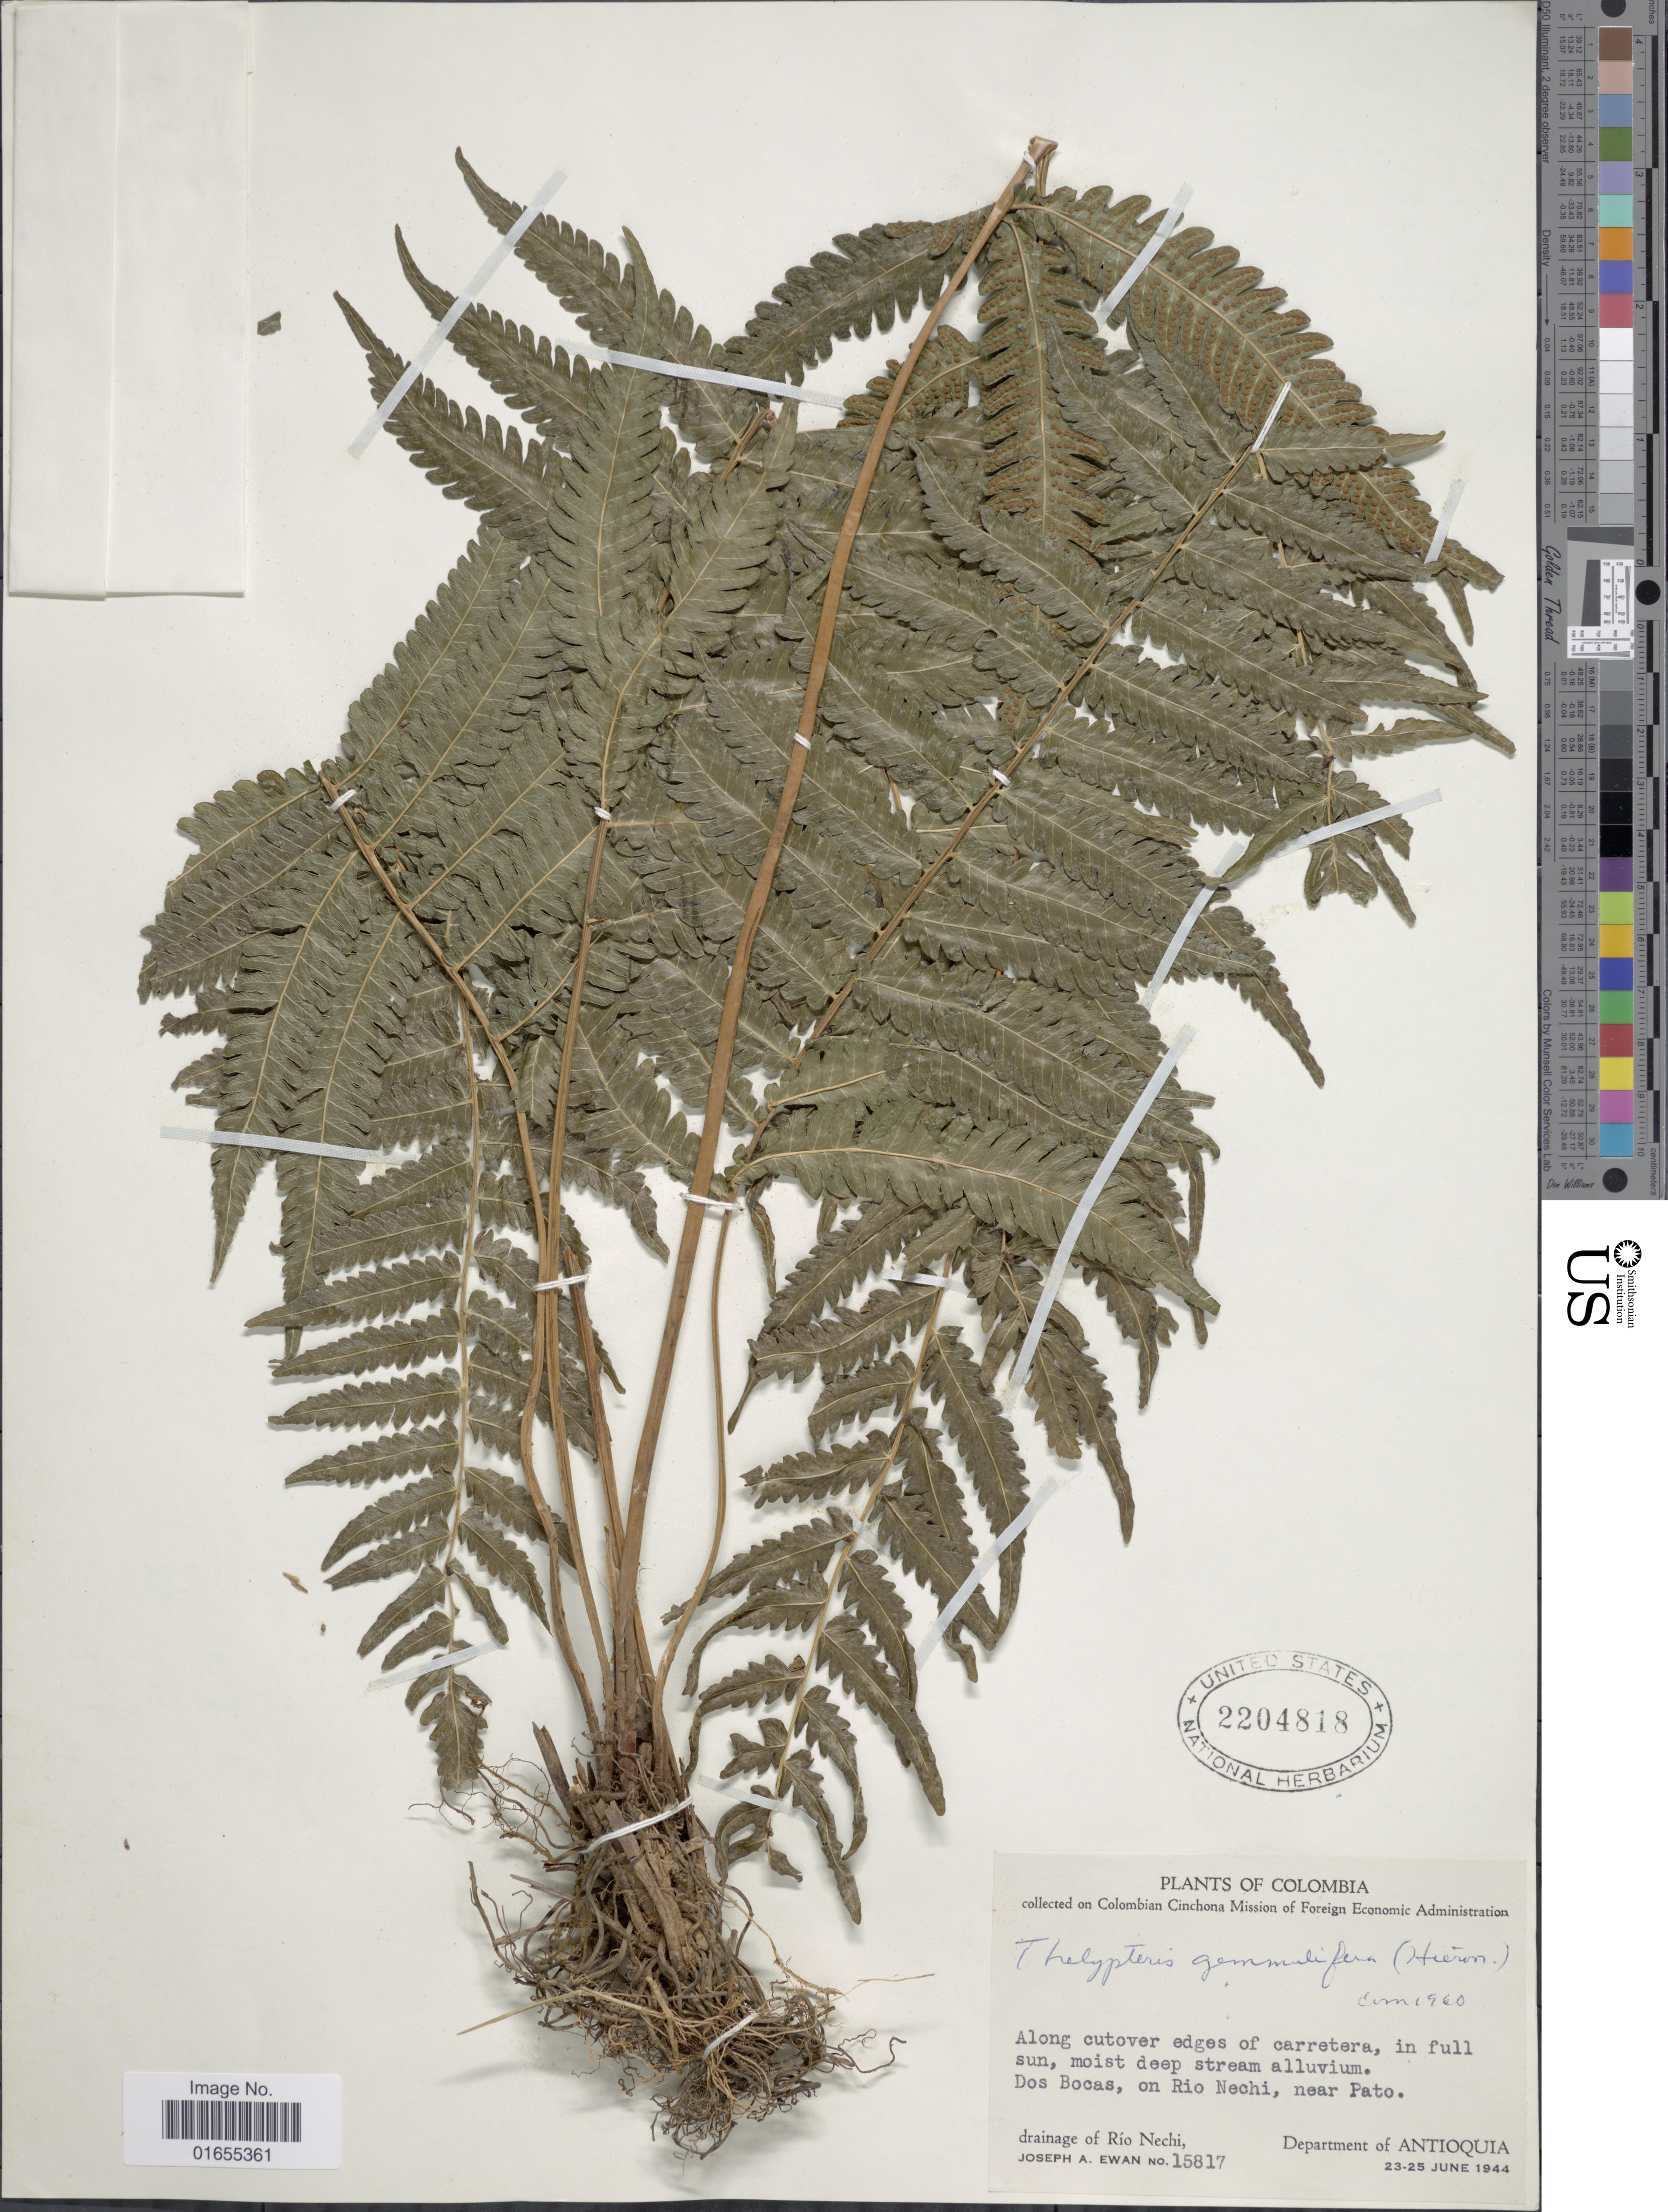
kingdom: Plantae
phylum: Tracheophyta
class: Polypodiopsida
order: Polypodiales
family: Thelypteridaceae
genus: Goniopteris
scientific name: Goniopteris gemmulifera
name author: (Hieron.) A.R. Sm. & D. Löve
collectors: J. A. Ewan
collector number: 15817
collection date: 1944-06-23/1944-06-25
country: Colombia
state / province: Antioquia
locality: Along cutover edges of carretera, in full sun, moist deep stream alluvium. Dos Bocas, on Rio Nechi, near Pato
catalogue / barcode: US 2204818